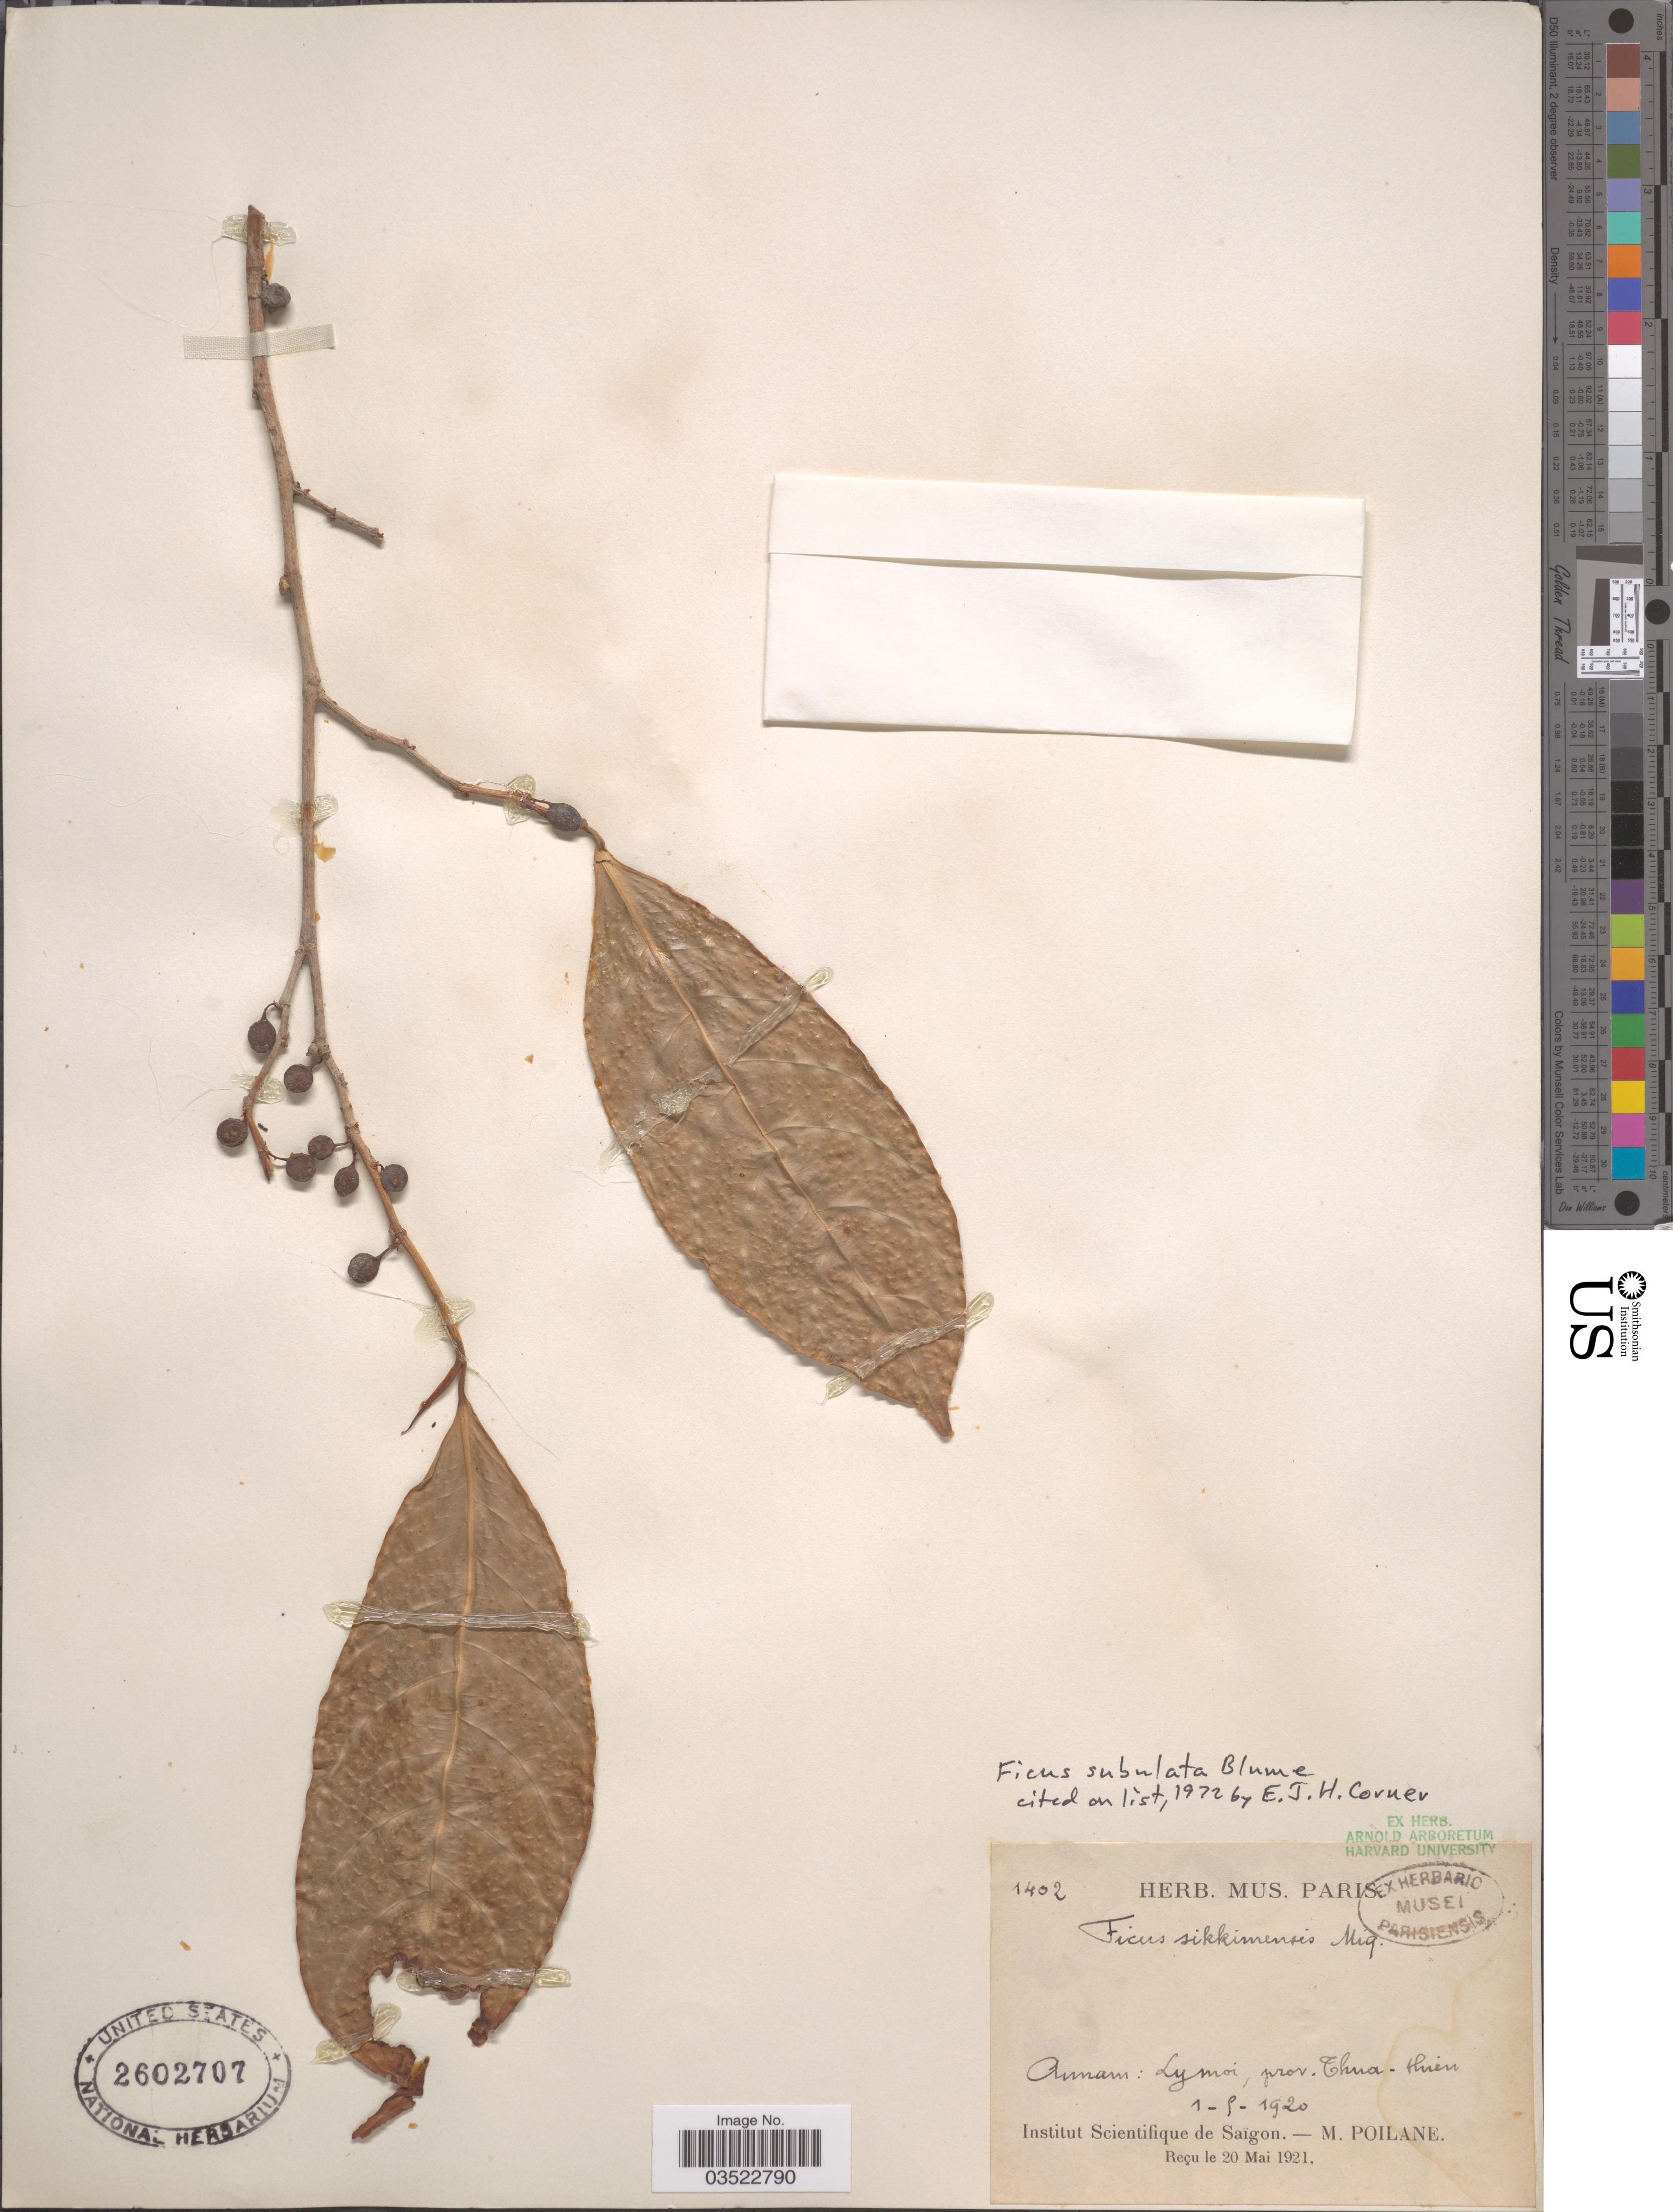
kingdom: Plantae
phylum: Tracheophyta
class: Magnoliopsida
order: Rosales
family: Moraceae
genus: Ficus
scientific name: Ficus subulata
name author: Blume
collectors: M. Poilane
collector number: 1402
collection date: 1920-05-01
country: Vietnam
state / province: Thua Thien-Hue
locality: Annam: Lymoi, prov. Thua-thien.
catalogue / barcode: US 2602707